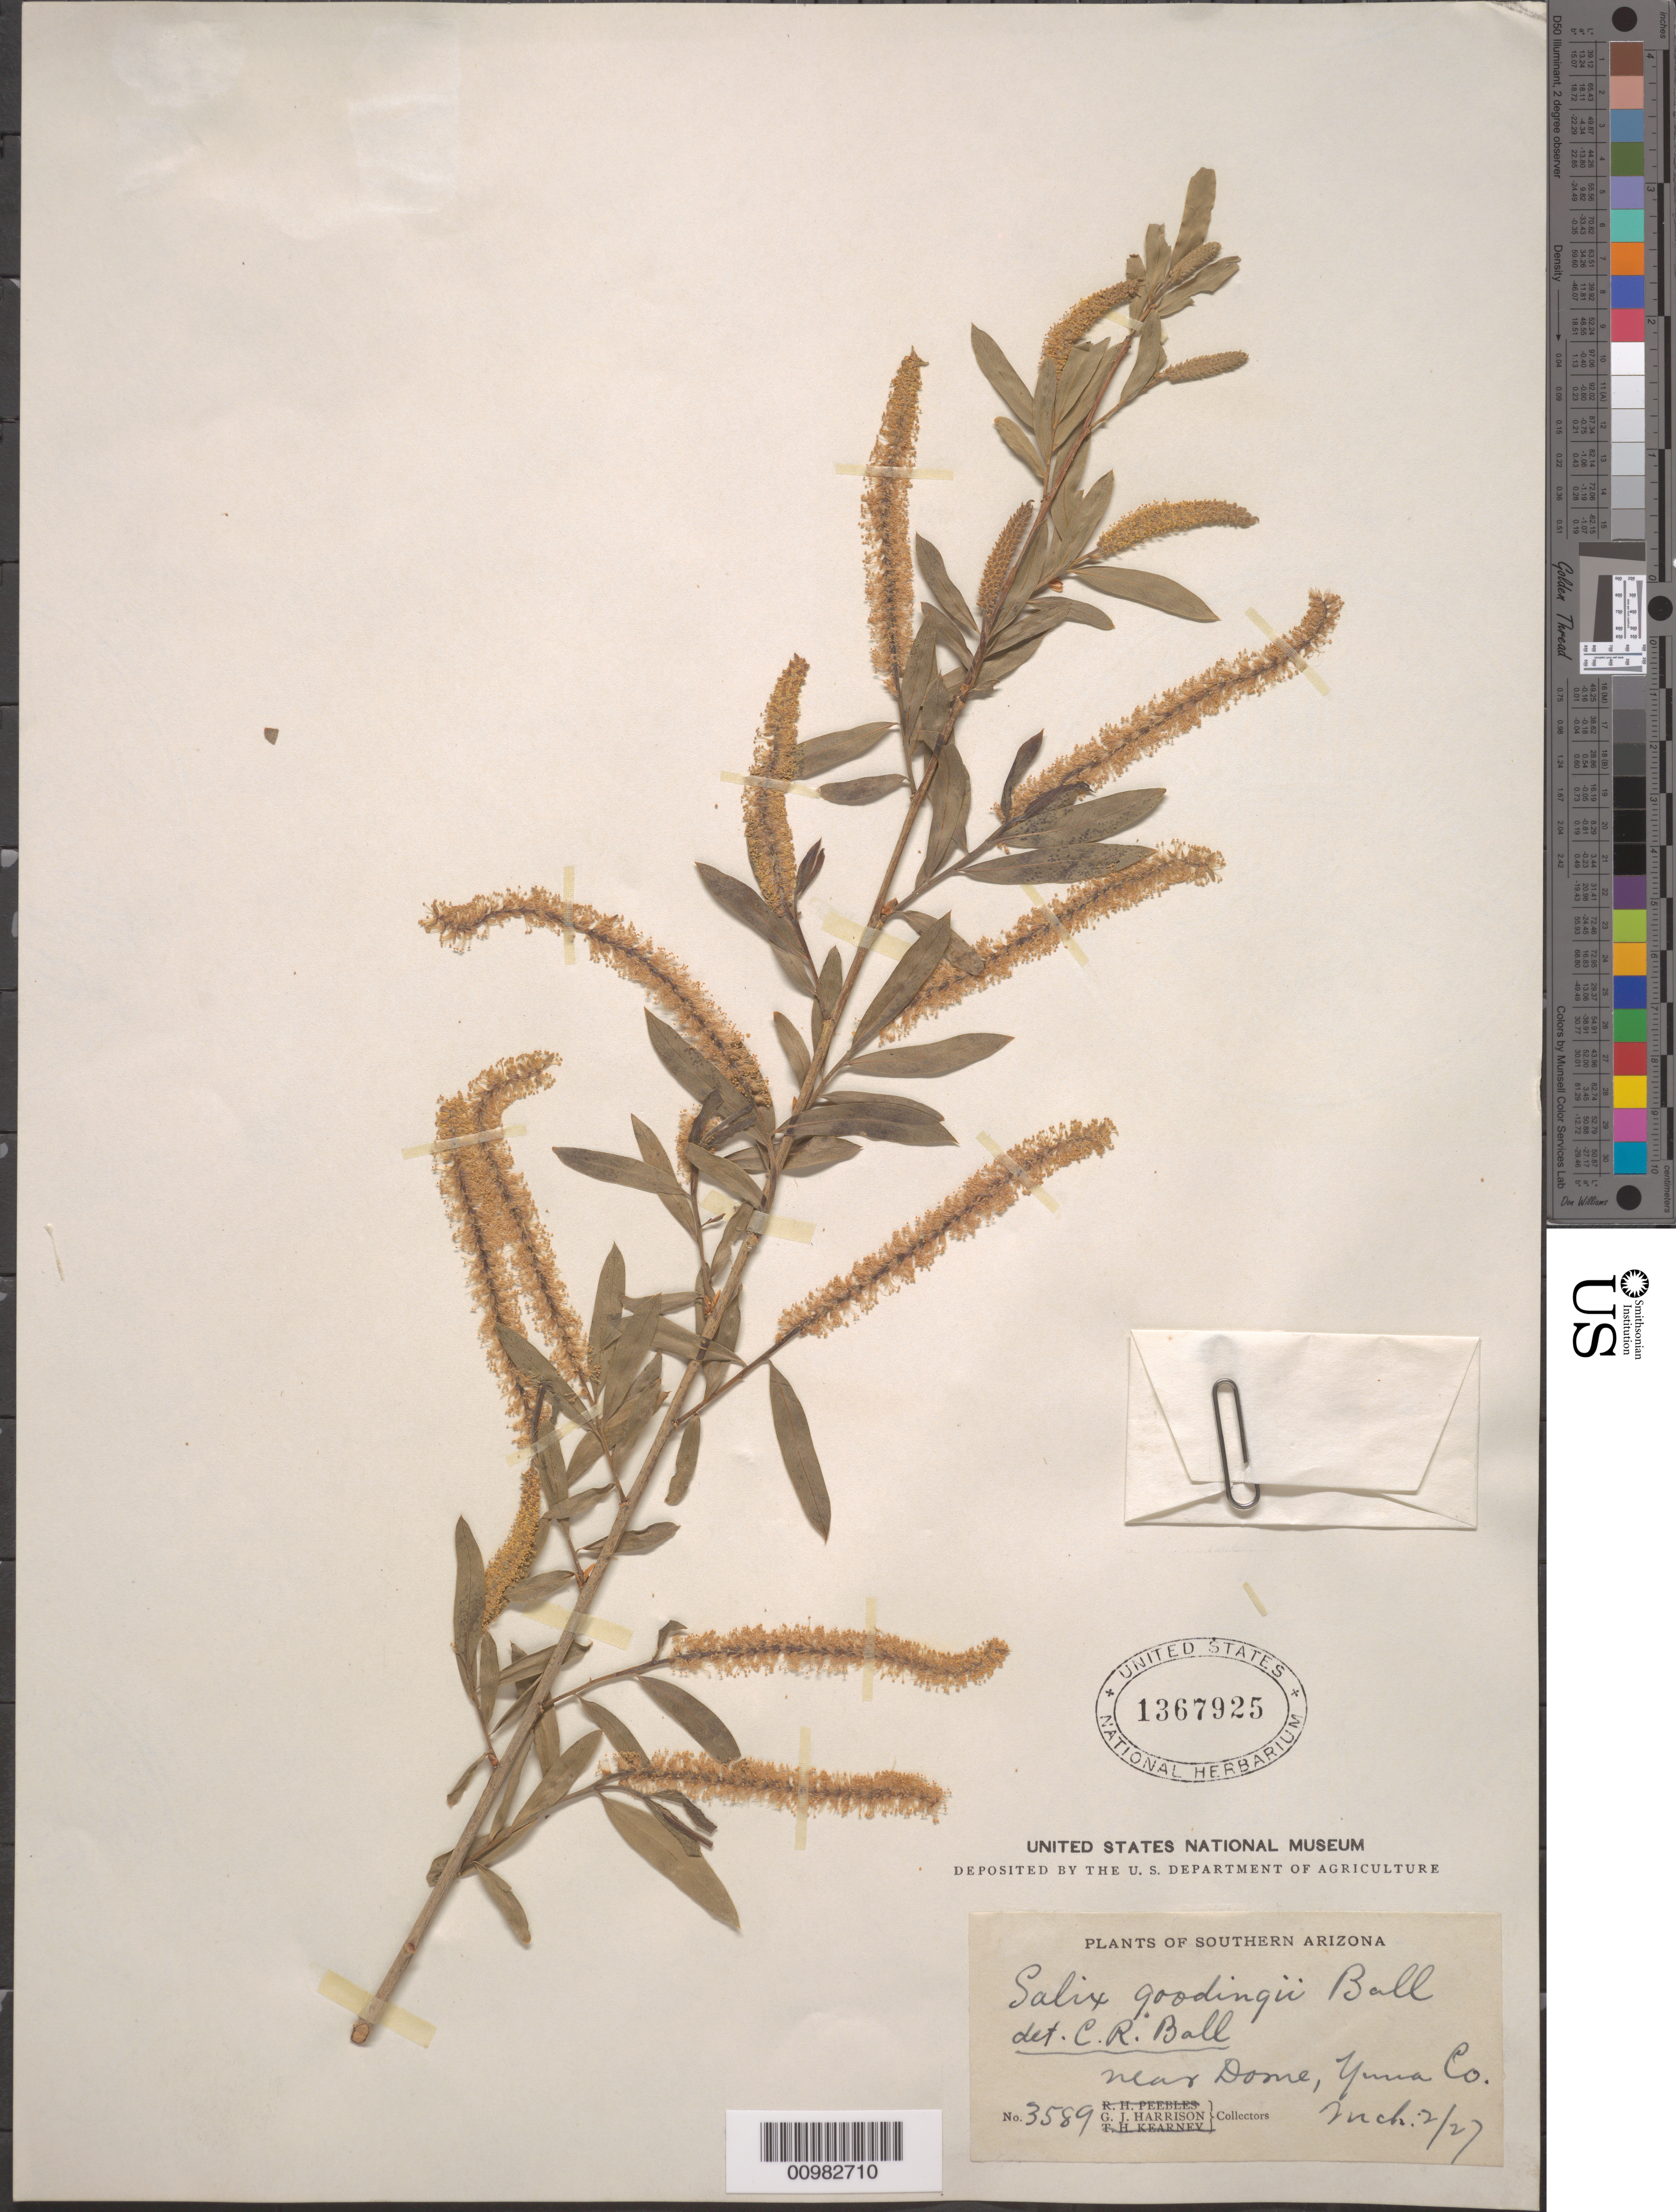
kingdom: Plantae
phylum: Tracheophyta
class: Magnoliopsida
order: Malpighiales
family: Salicaceae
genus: Salix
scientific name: Salix gooddingii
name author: C.R. Ball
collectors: G. J. Harrison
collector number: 3589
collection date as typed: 02 Mar 1927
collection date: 1927-03-02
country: United States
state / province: Arizona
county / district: Yuma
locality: Near Dome.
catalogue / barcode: US 1367925